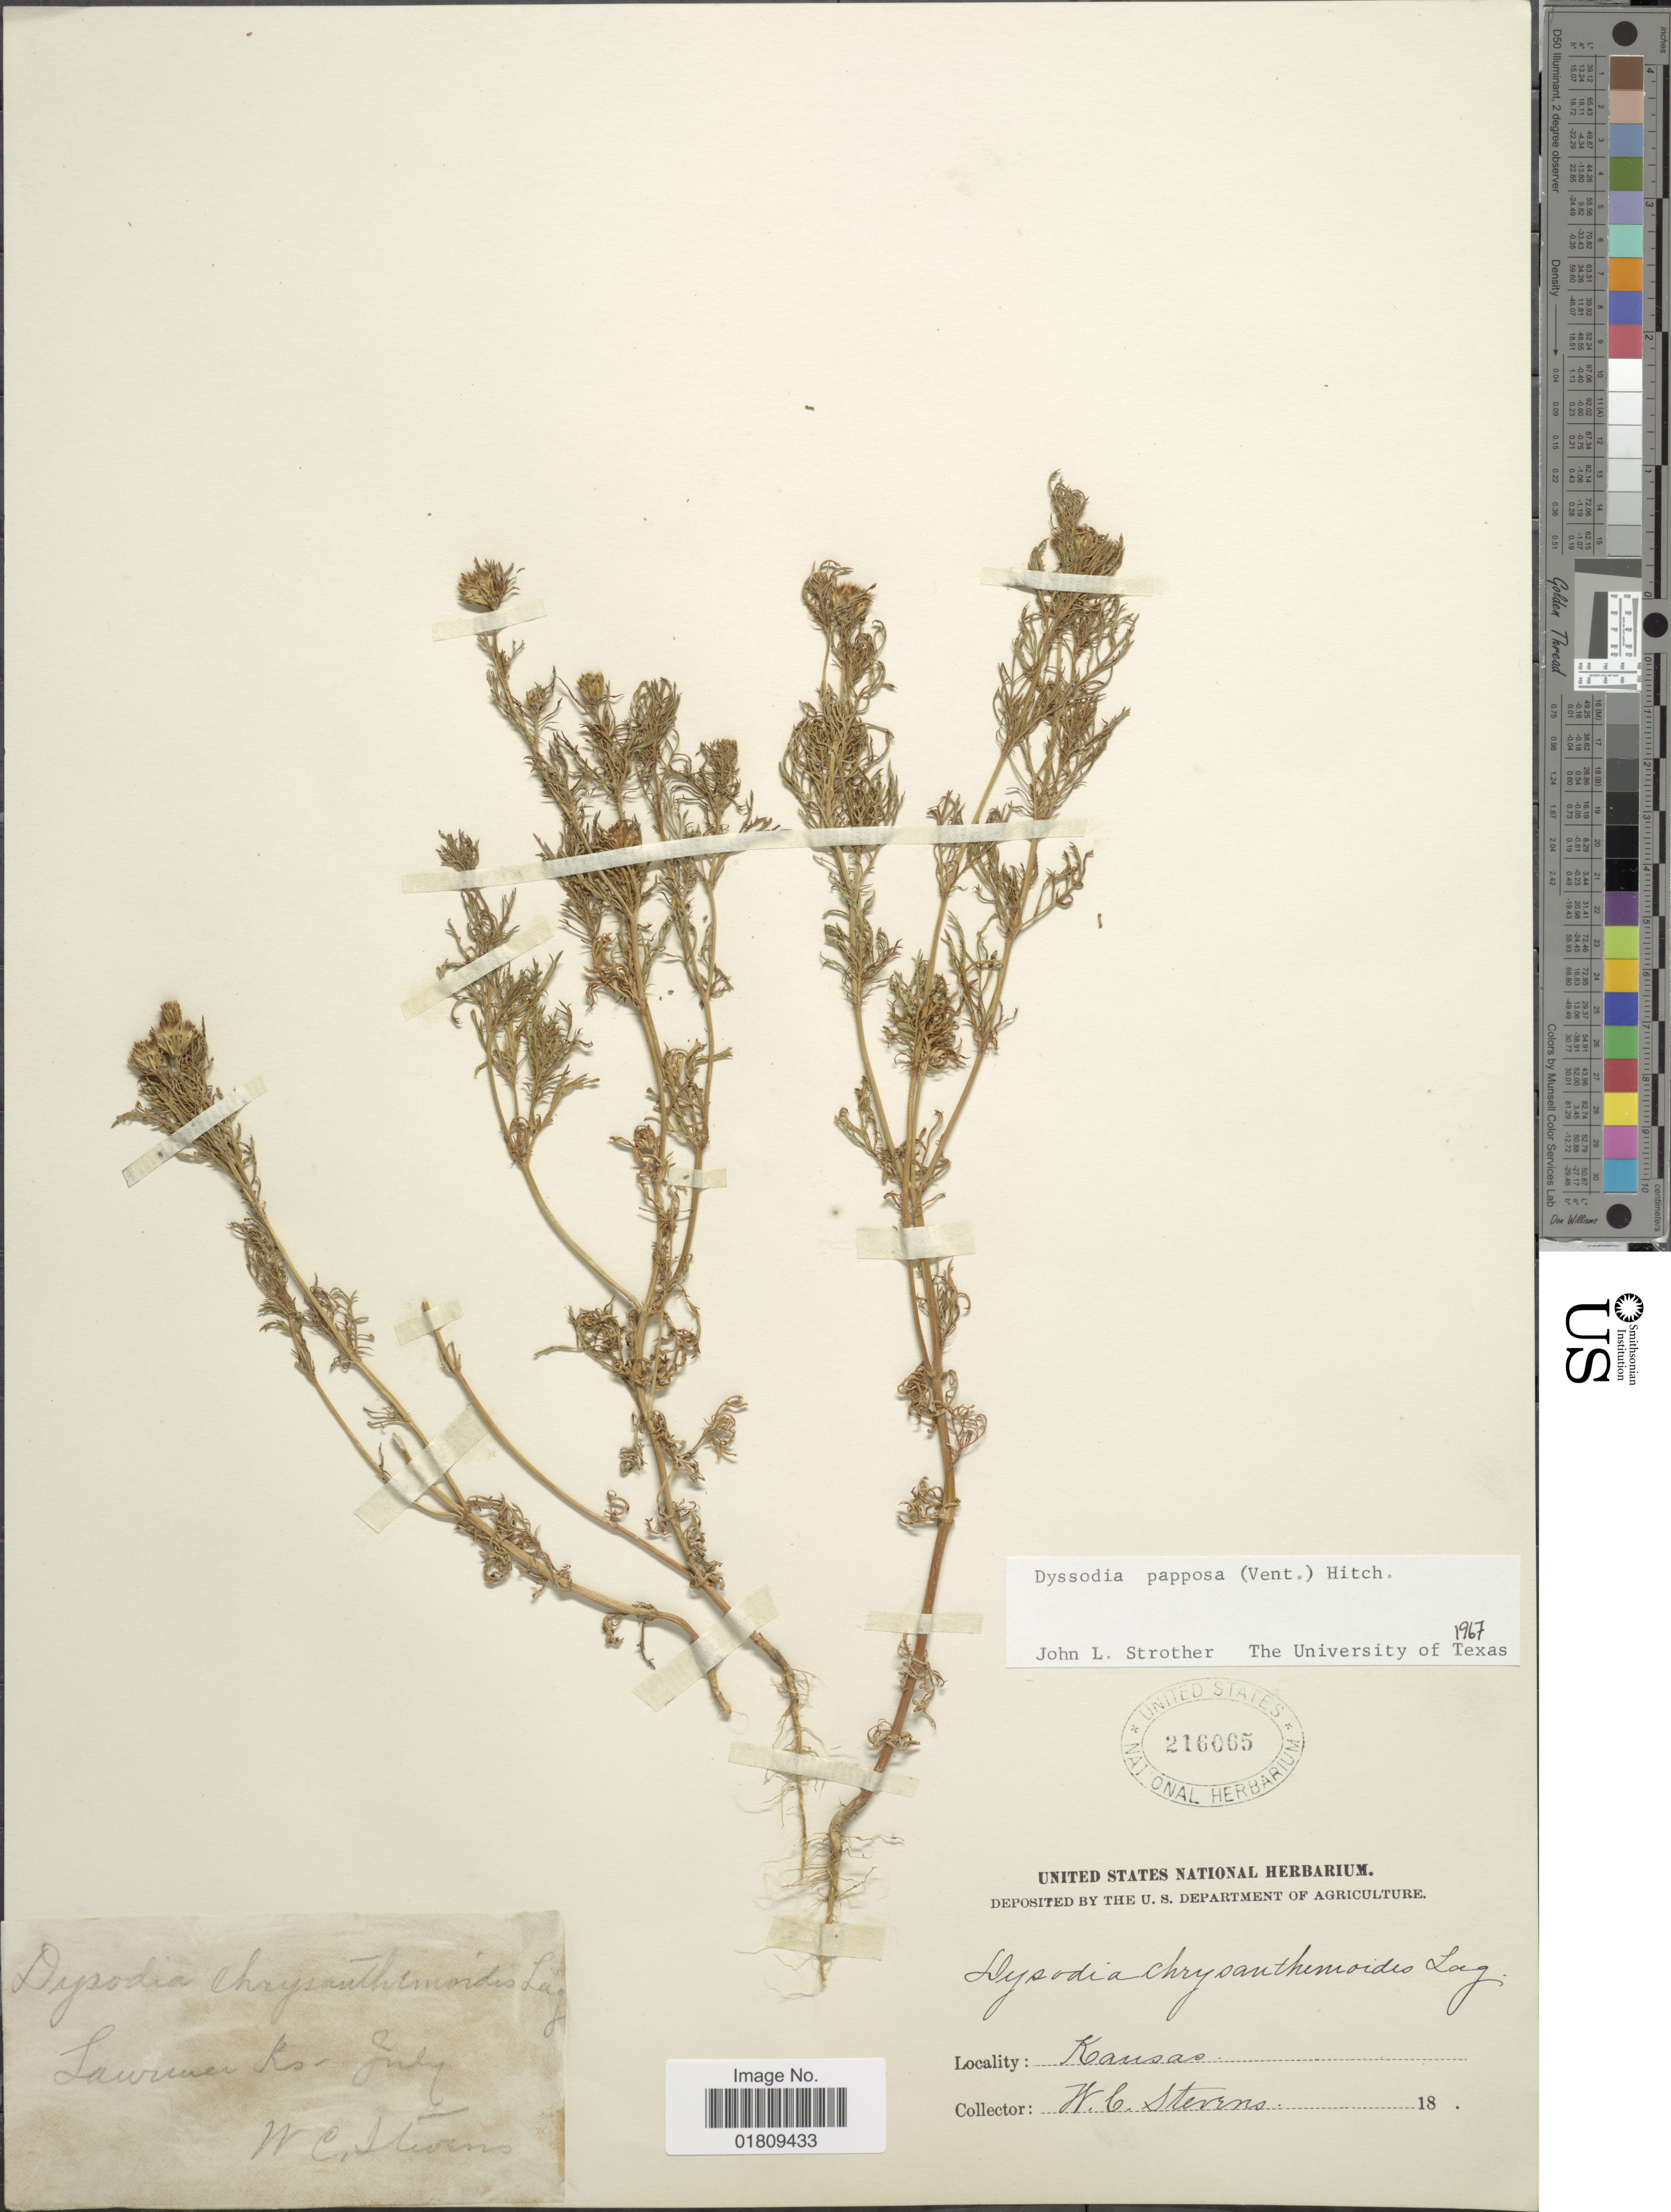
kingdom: Plantae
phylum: Tracheophyta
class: Magnoliopsida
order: Asterales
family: Asteraceae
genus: Dyssodia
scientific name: Dyssodia papposa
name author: (Vent.) Hitchc.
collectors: W. C. Stevens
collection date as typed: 18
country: United States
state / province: Kansas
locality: Lawrence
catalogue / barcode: US 216065